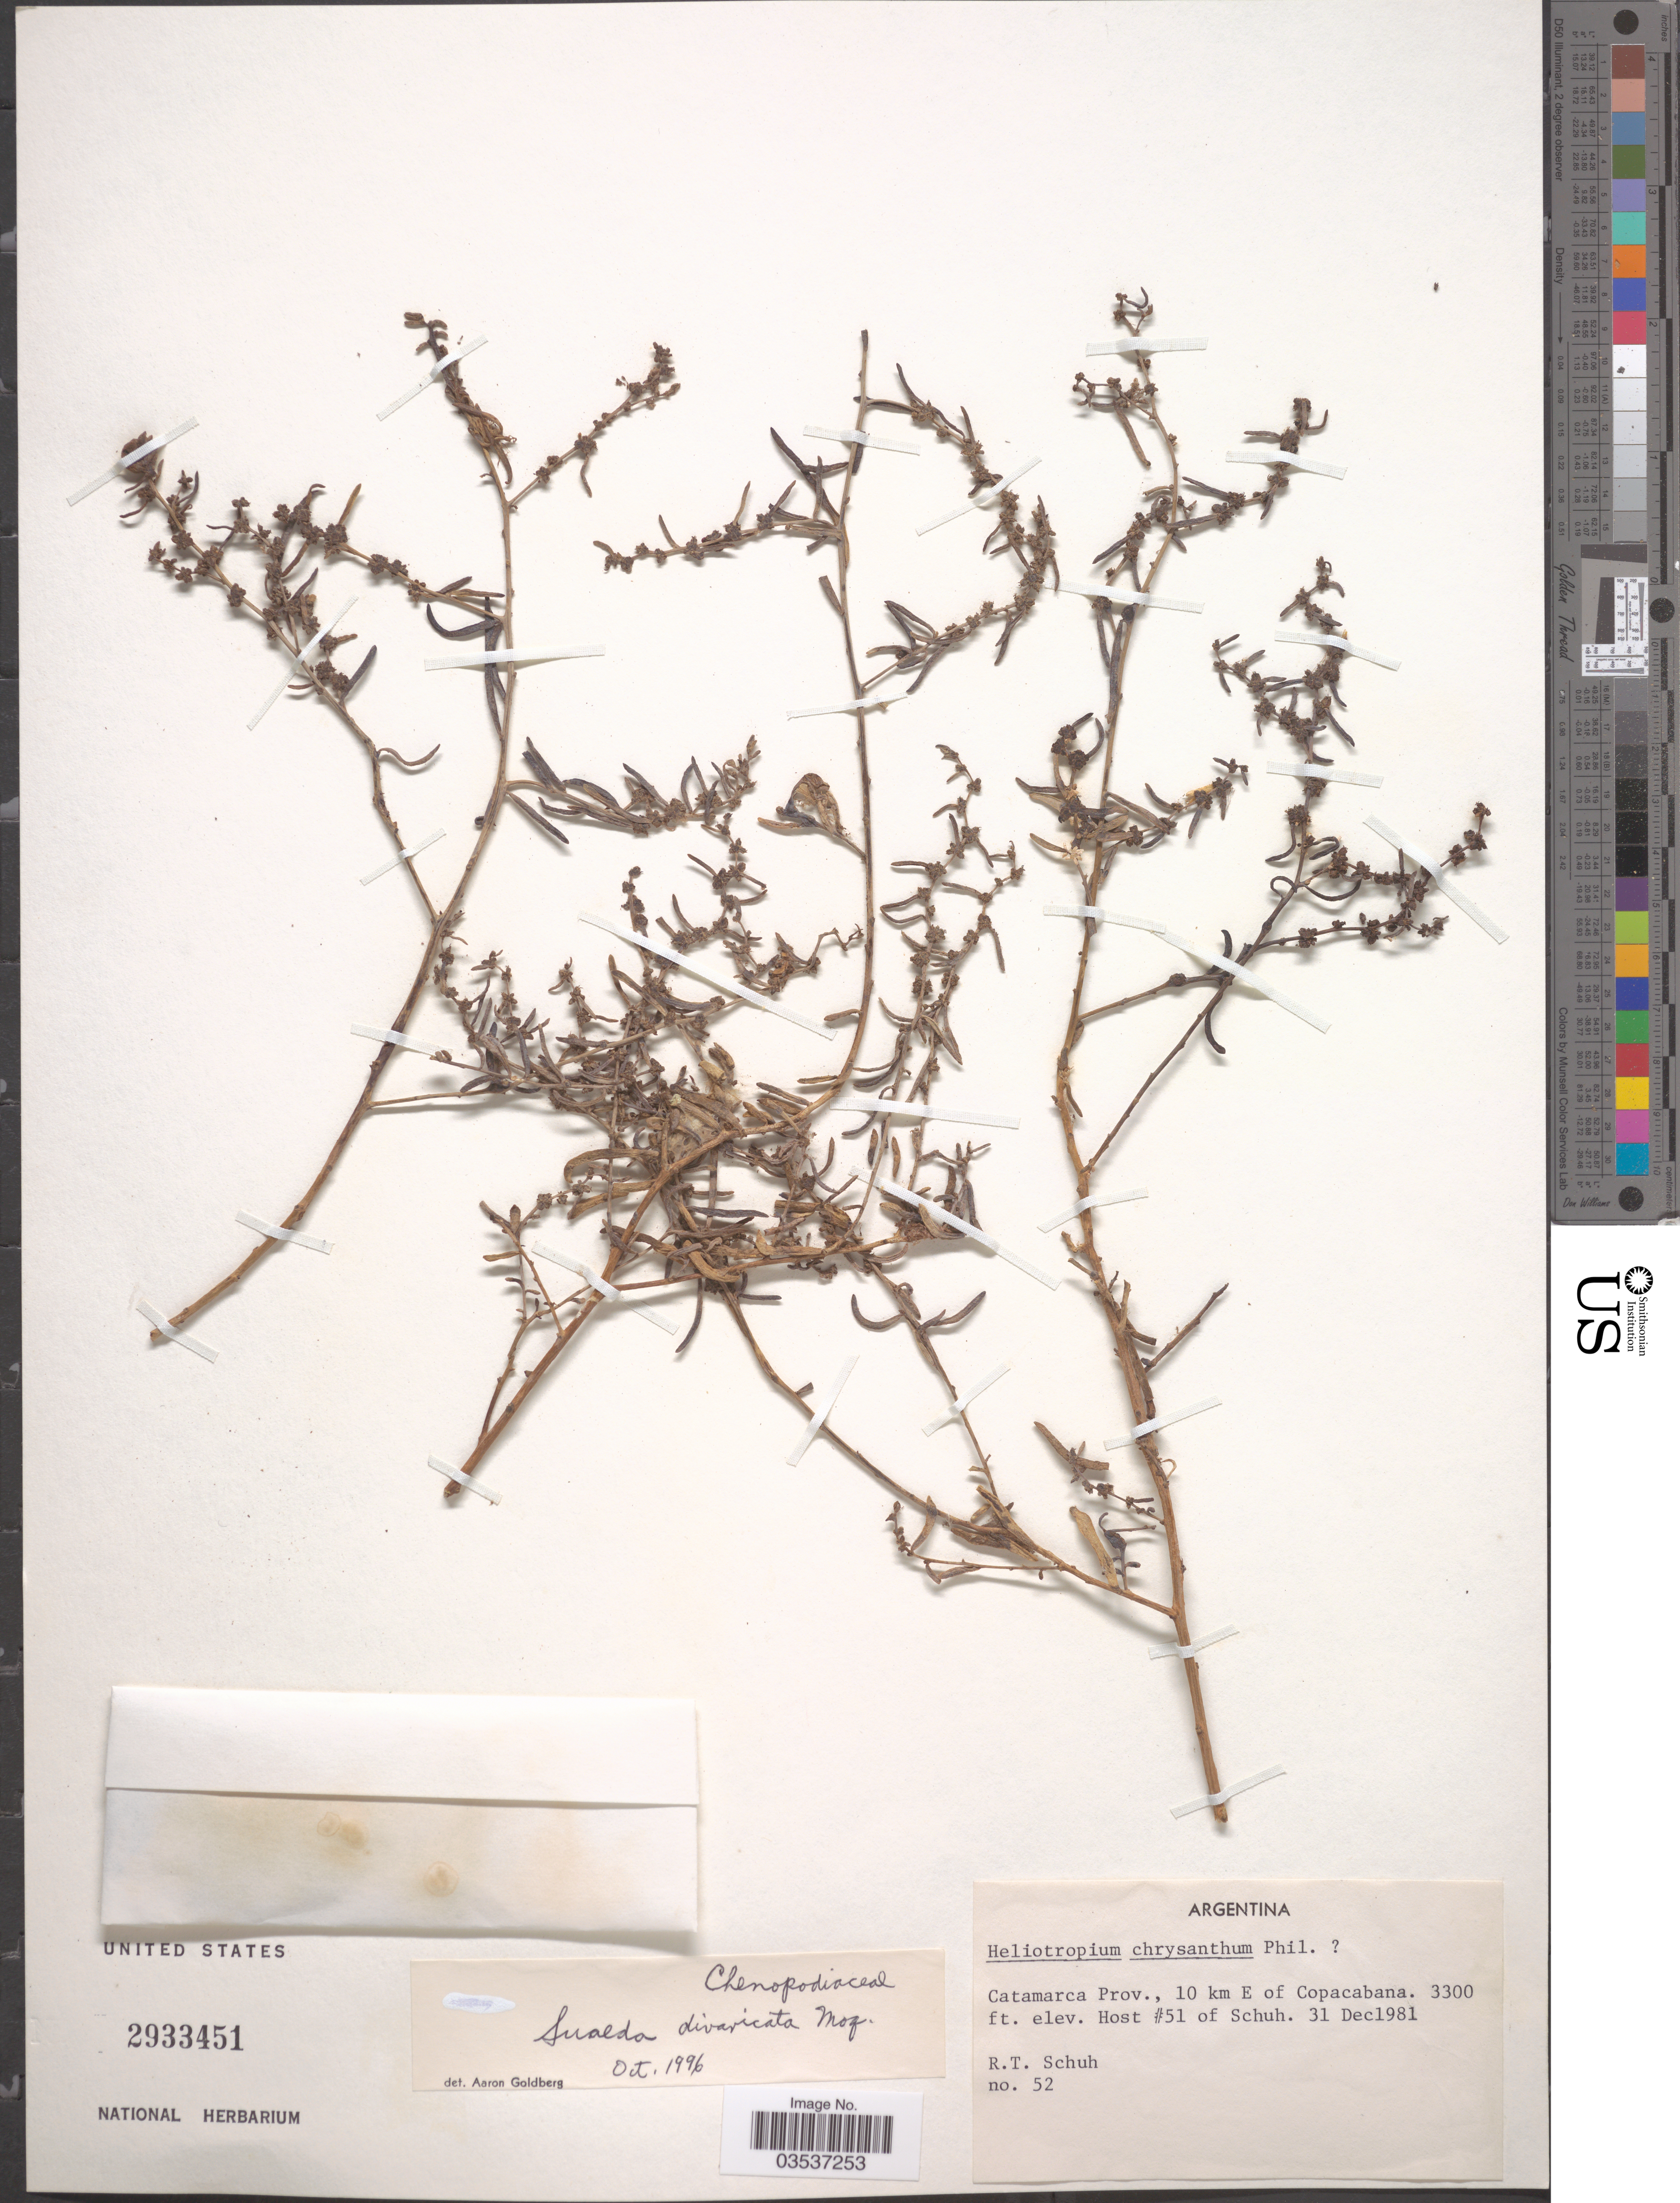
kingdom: Plantae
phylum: Tracheophyta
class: Magnoliopsida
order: Caryophyllales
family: Amaranthaceae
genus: Suaeda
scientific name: Suaeda divaricata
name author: Moq.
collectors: R. Schuh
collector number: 52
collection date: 1981-12-31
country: Argentina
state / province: Catamarca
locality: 10 km E of Copacabana.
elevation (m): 1006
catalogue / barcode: US 2933451